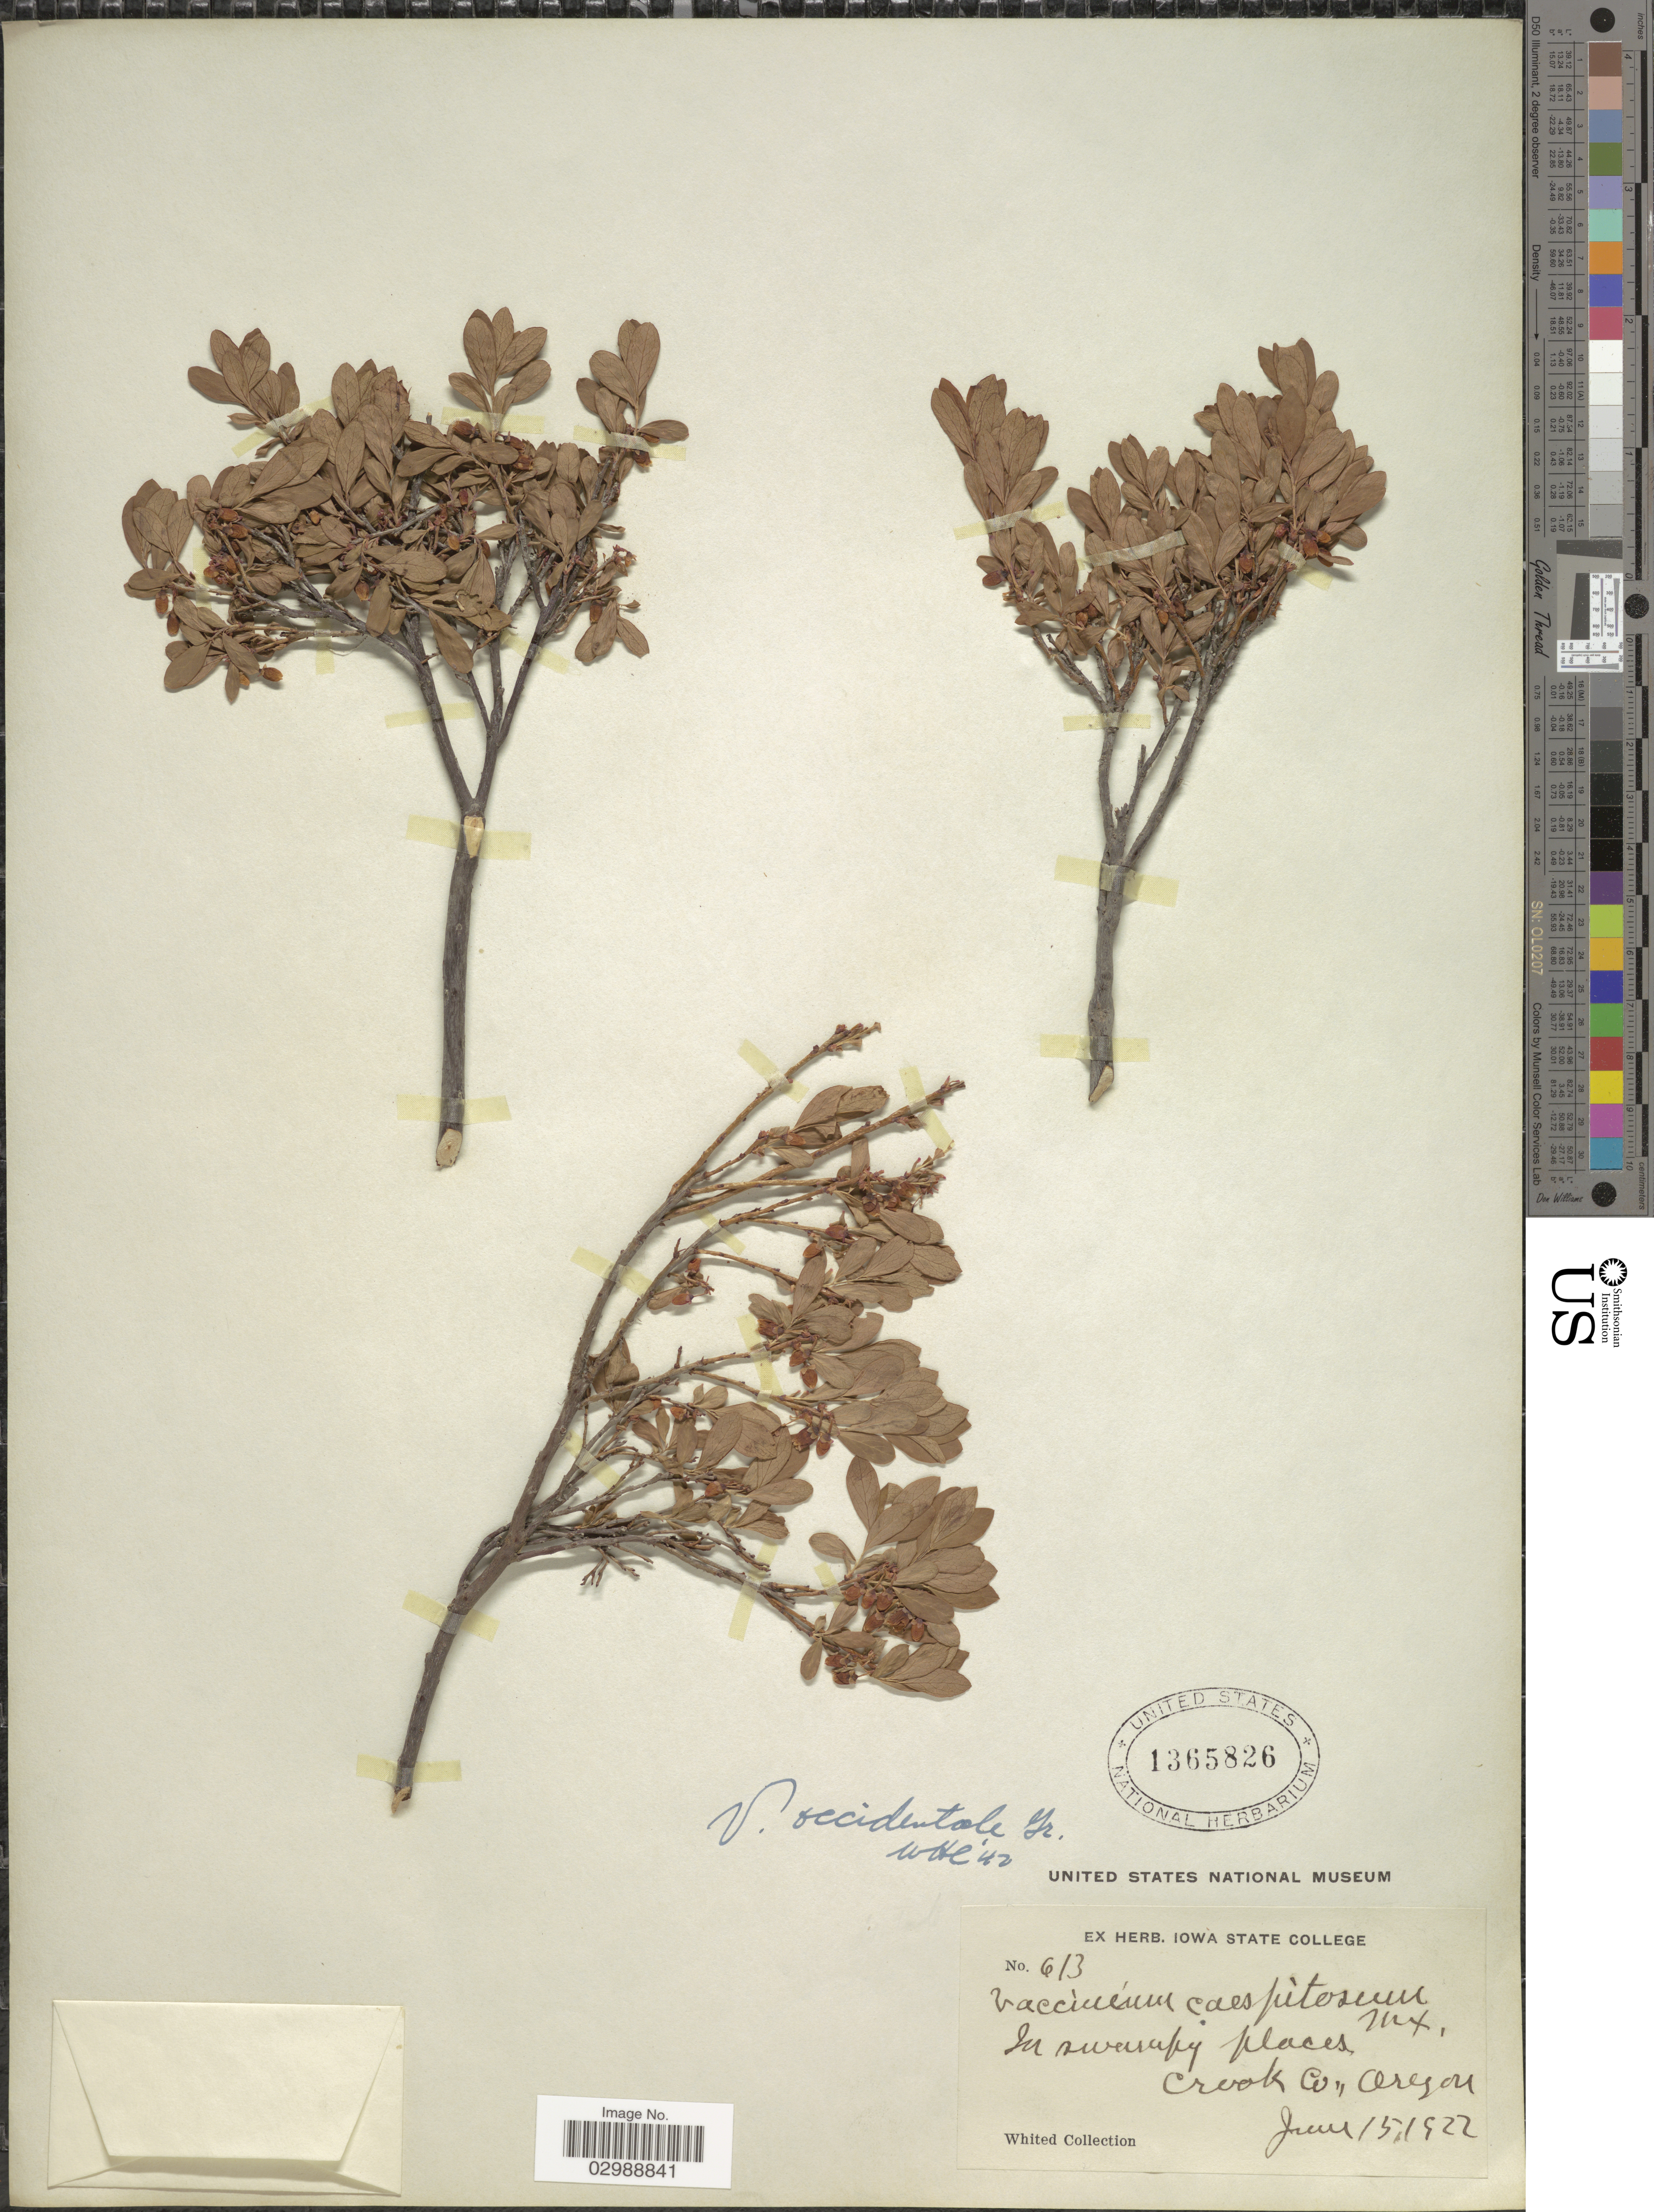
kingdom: Plantae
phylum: Tracheophyta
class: Magnoliopsida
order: Ericales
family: Ericaceae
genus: Vaccinium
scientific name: Vaccinium occidentale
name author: A. Gray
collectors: Whited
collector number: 613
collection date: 1922-06-15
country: United States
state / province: Oregon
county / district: Crook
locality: Crook Co.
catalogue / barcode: US 1365826